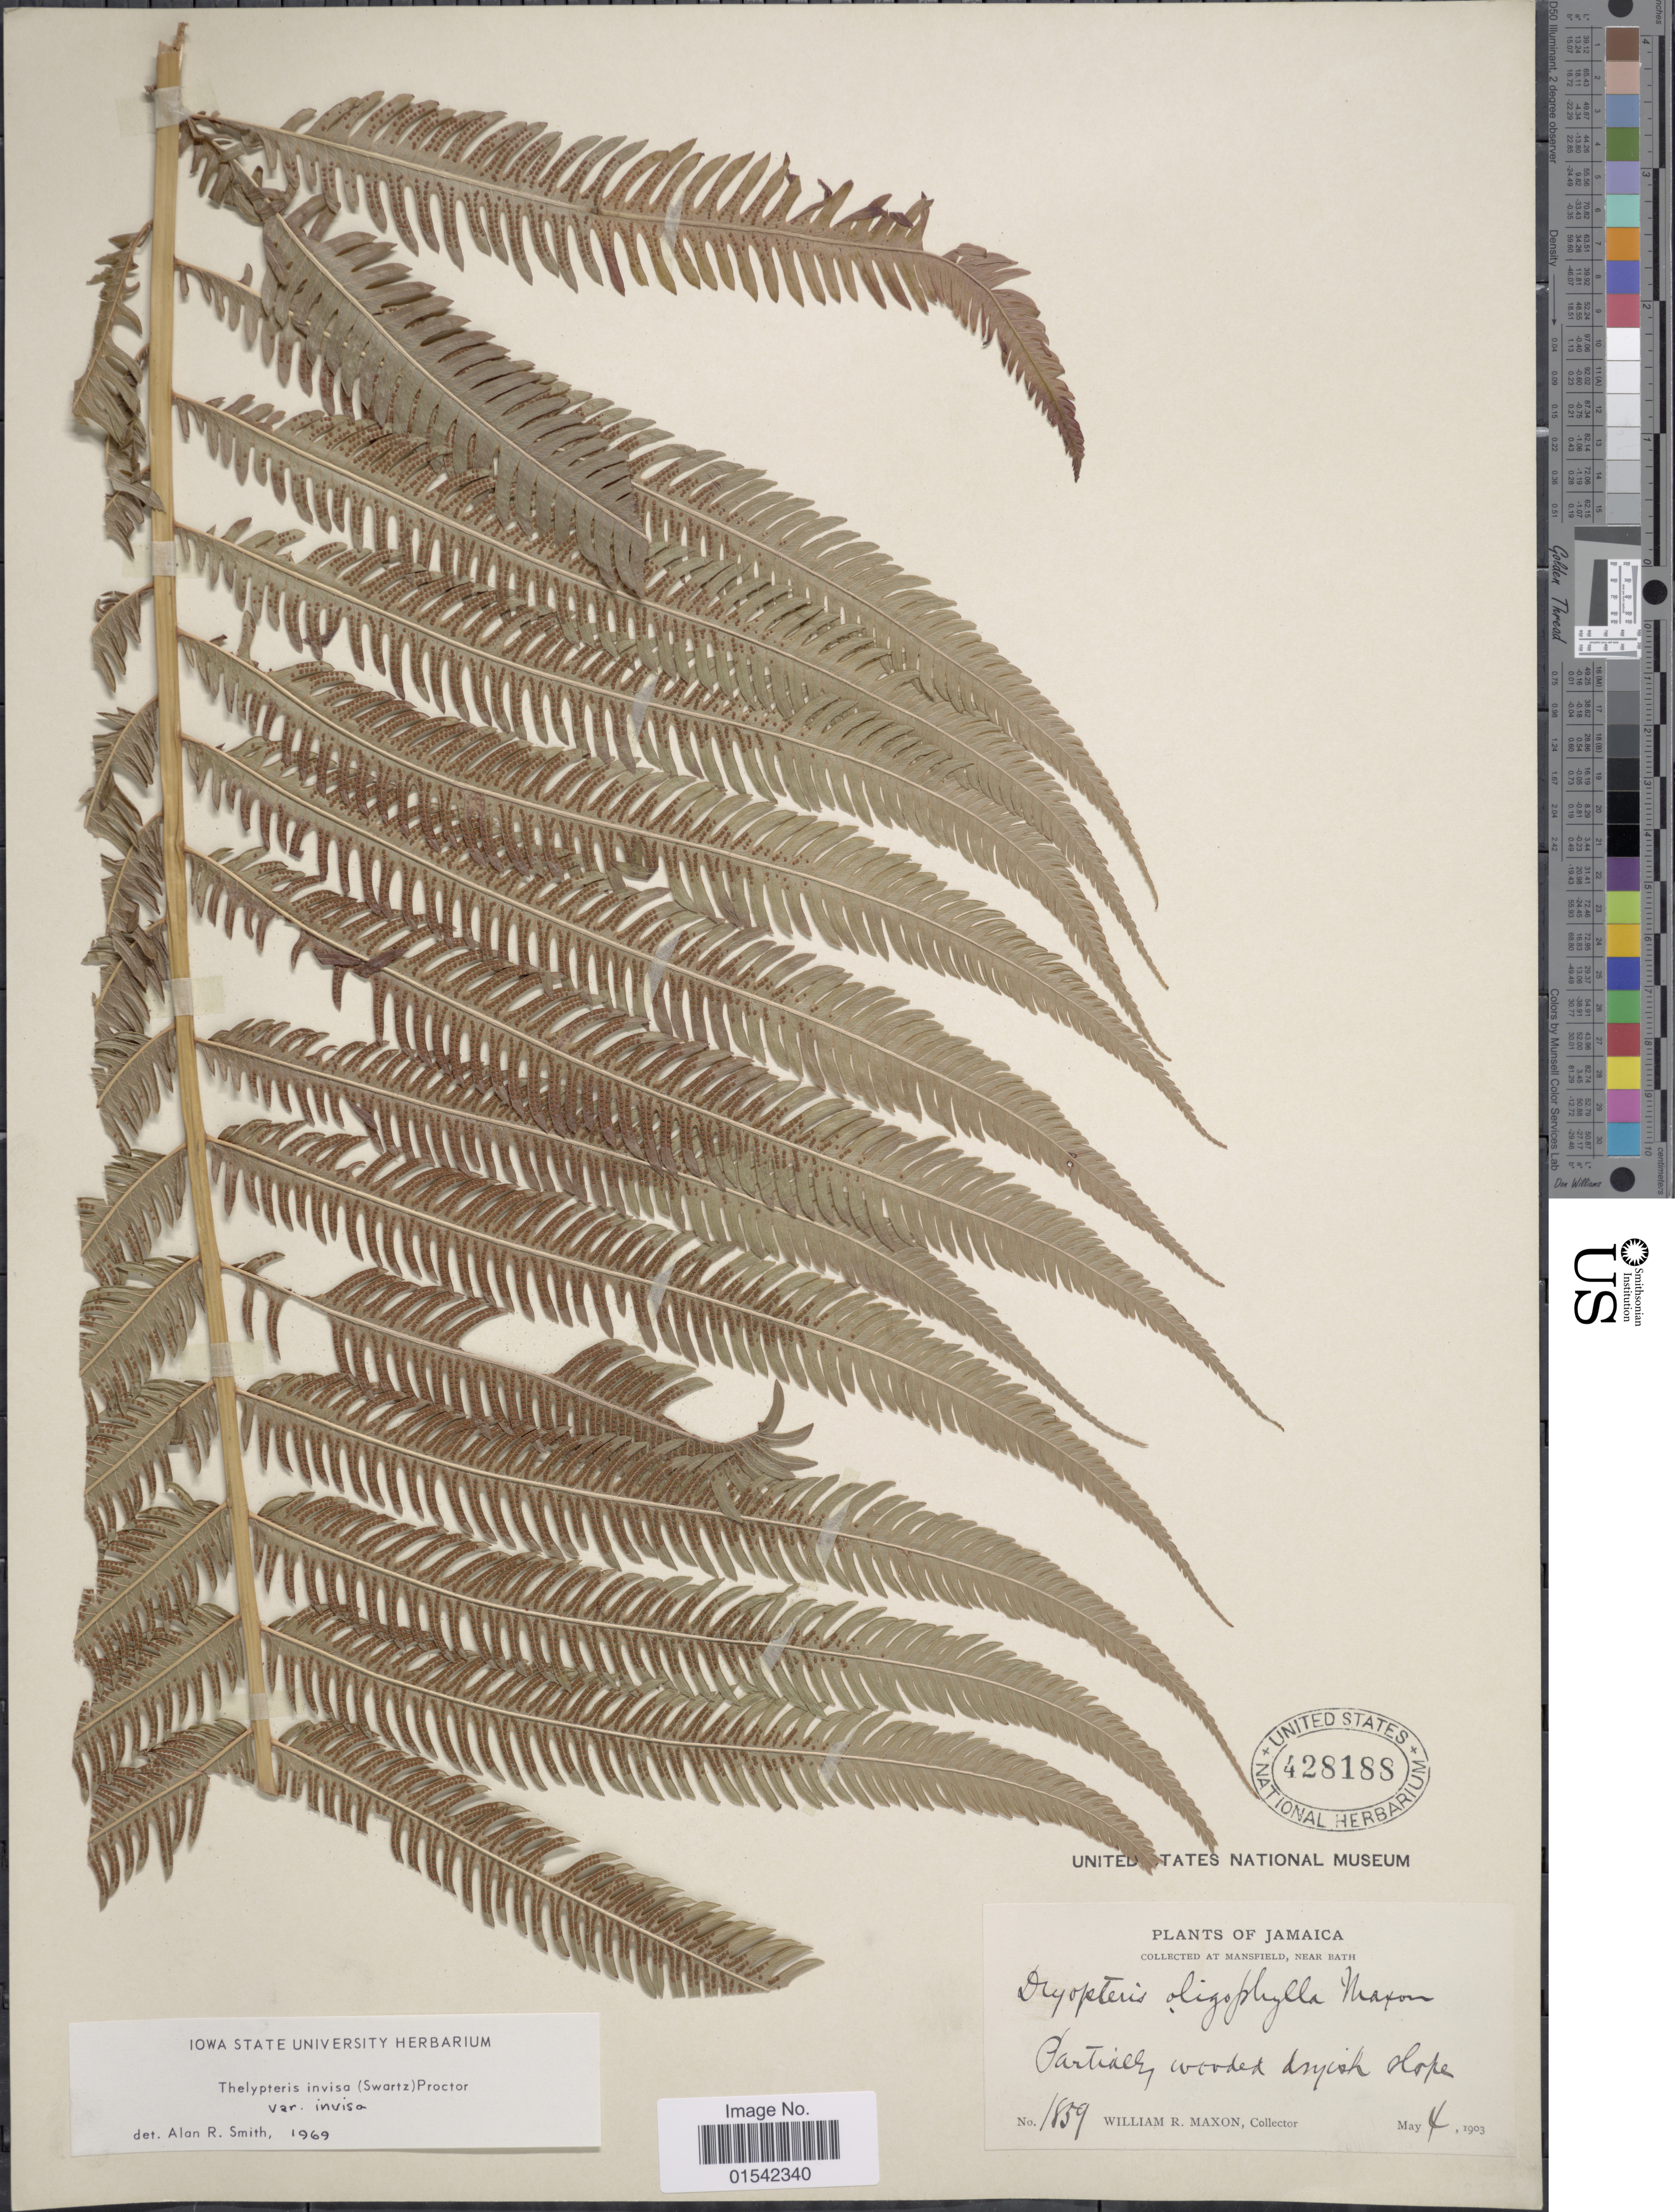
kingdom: Plantae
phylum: Tracheophyta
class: Polypodiopsida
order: Polypodiales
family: Thelypteridaceae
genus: Cyclosorus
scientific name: Cyclosorus grandis (A.R. Sm.) comb. nov., ined 2015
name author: (A.R. Sm.)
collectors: W. R. Maxon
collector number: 1859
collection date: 1903-05-04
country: Jamaica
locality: At Mansfield, near Bath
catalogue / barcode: US 428188